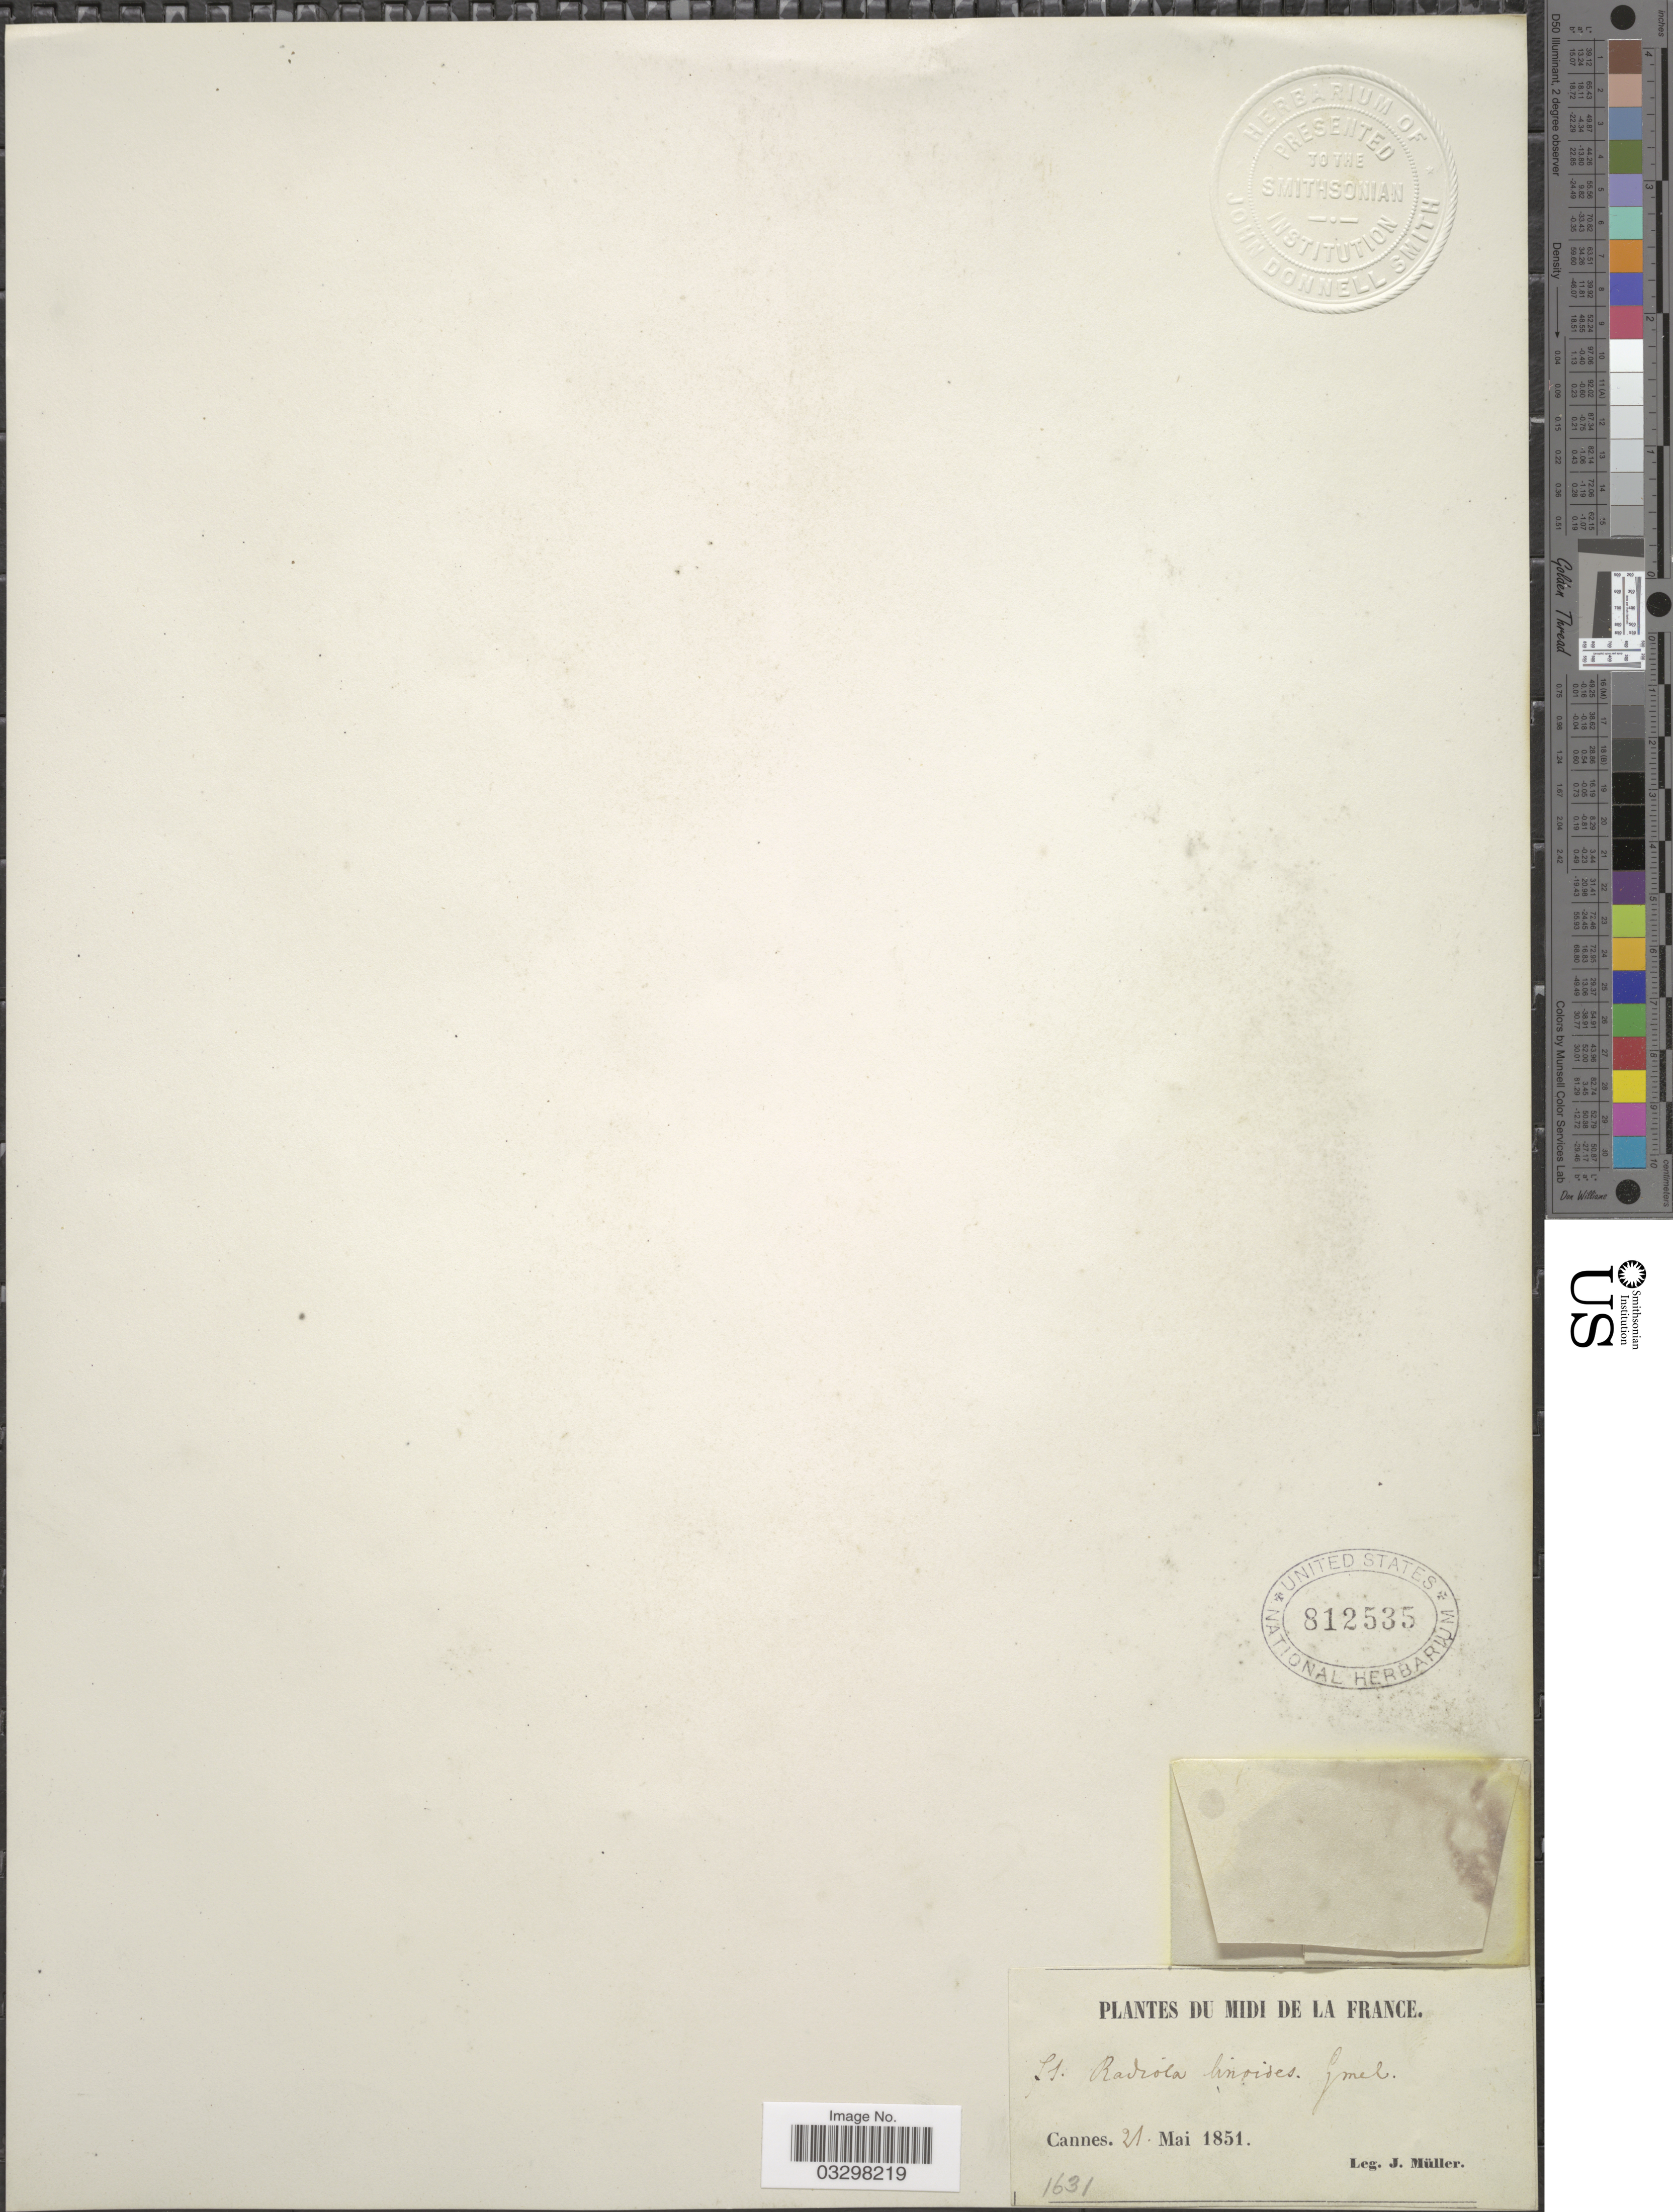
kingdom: Plantae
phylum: Tracheophyta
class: Magnoliopsida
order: Malpighiales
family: Linaceae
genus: Radiola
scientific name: Radiola linoides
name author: Roth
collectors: J. Müller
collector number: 71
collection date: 1851-05-21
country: France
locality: Midi de La France. Cannes.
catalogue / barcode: US 812535